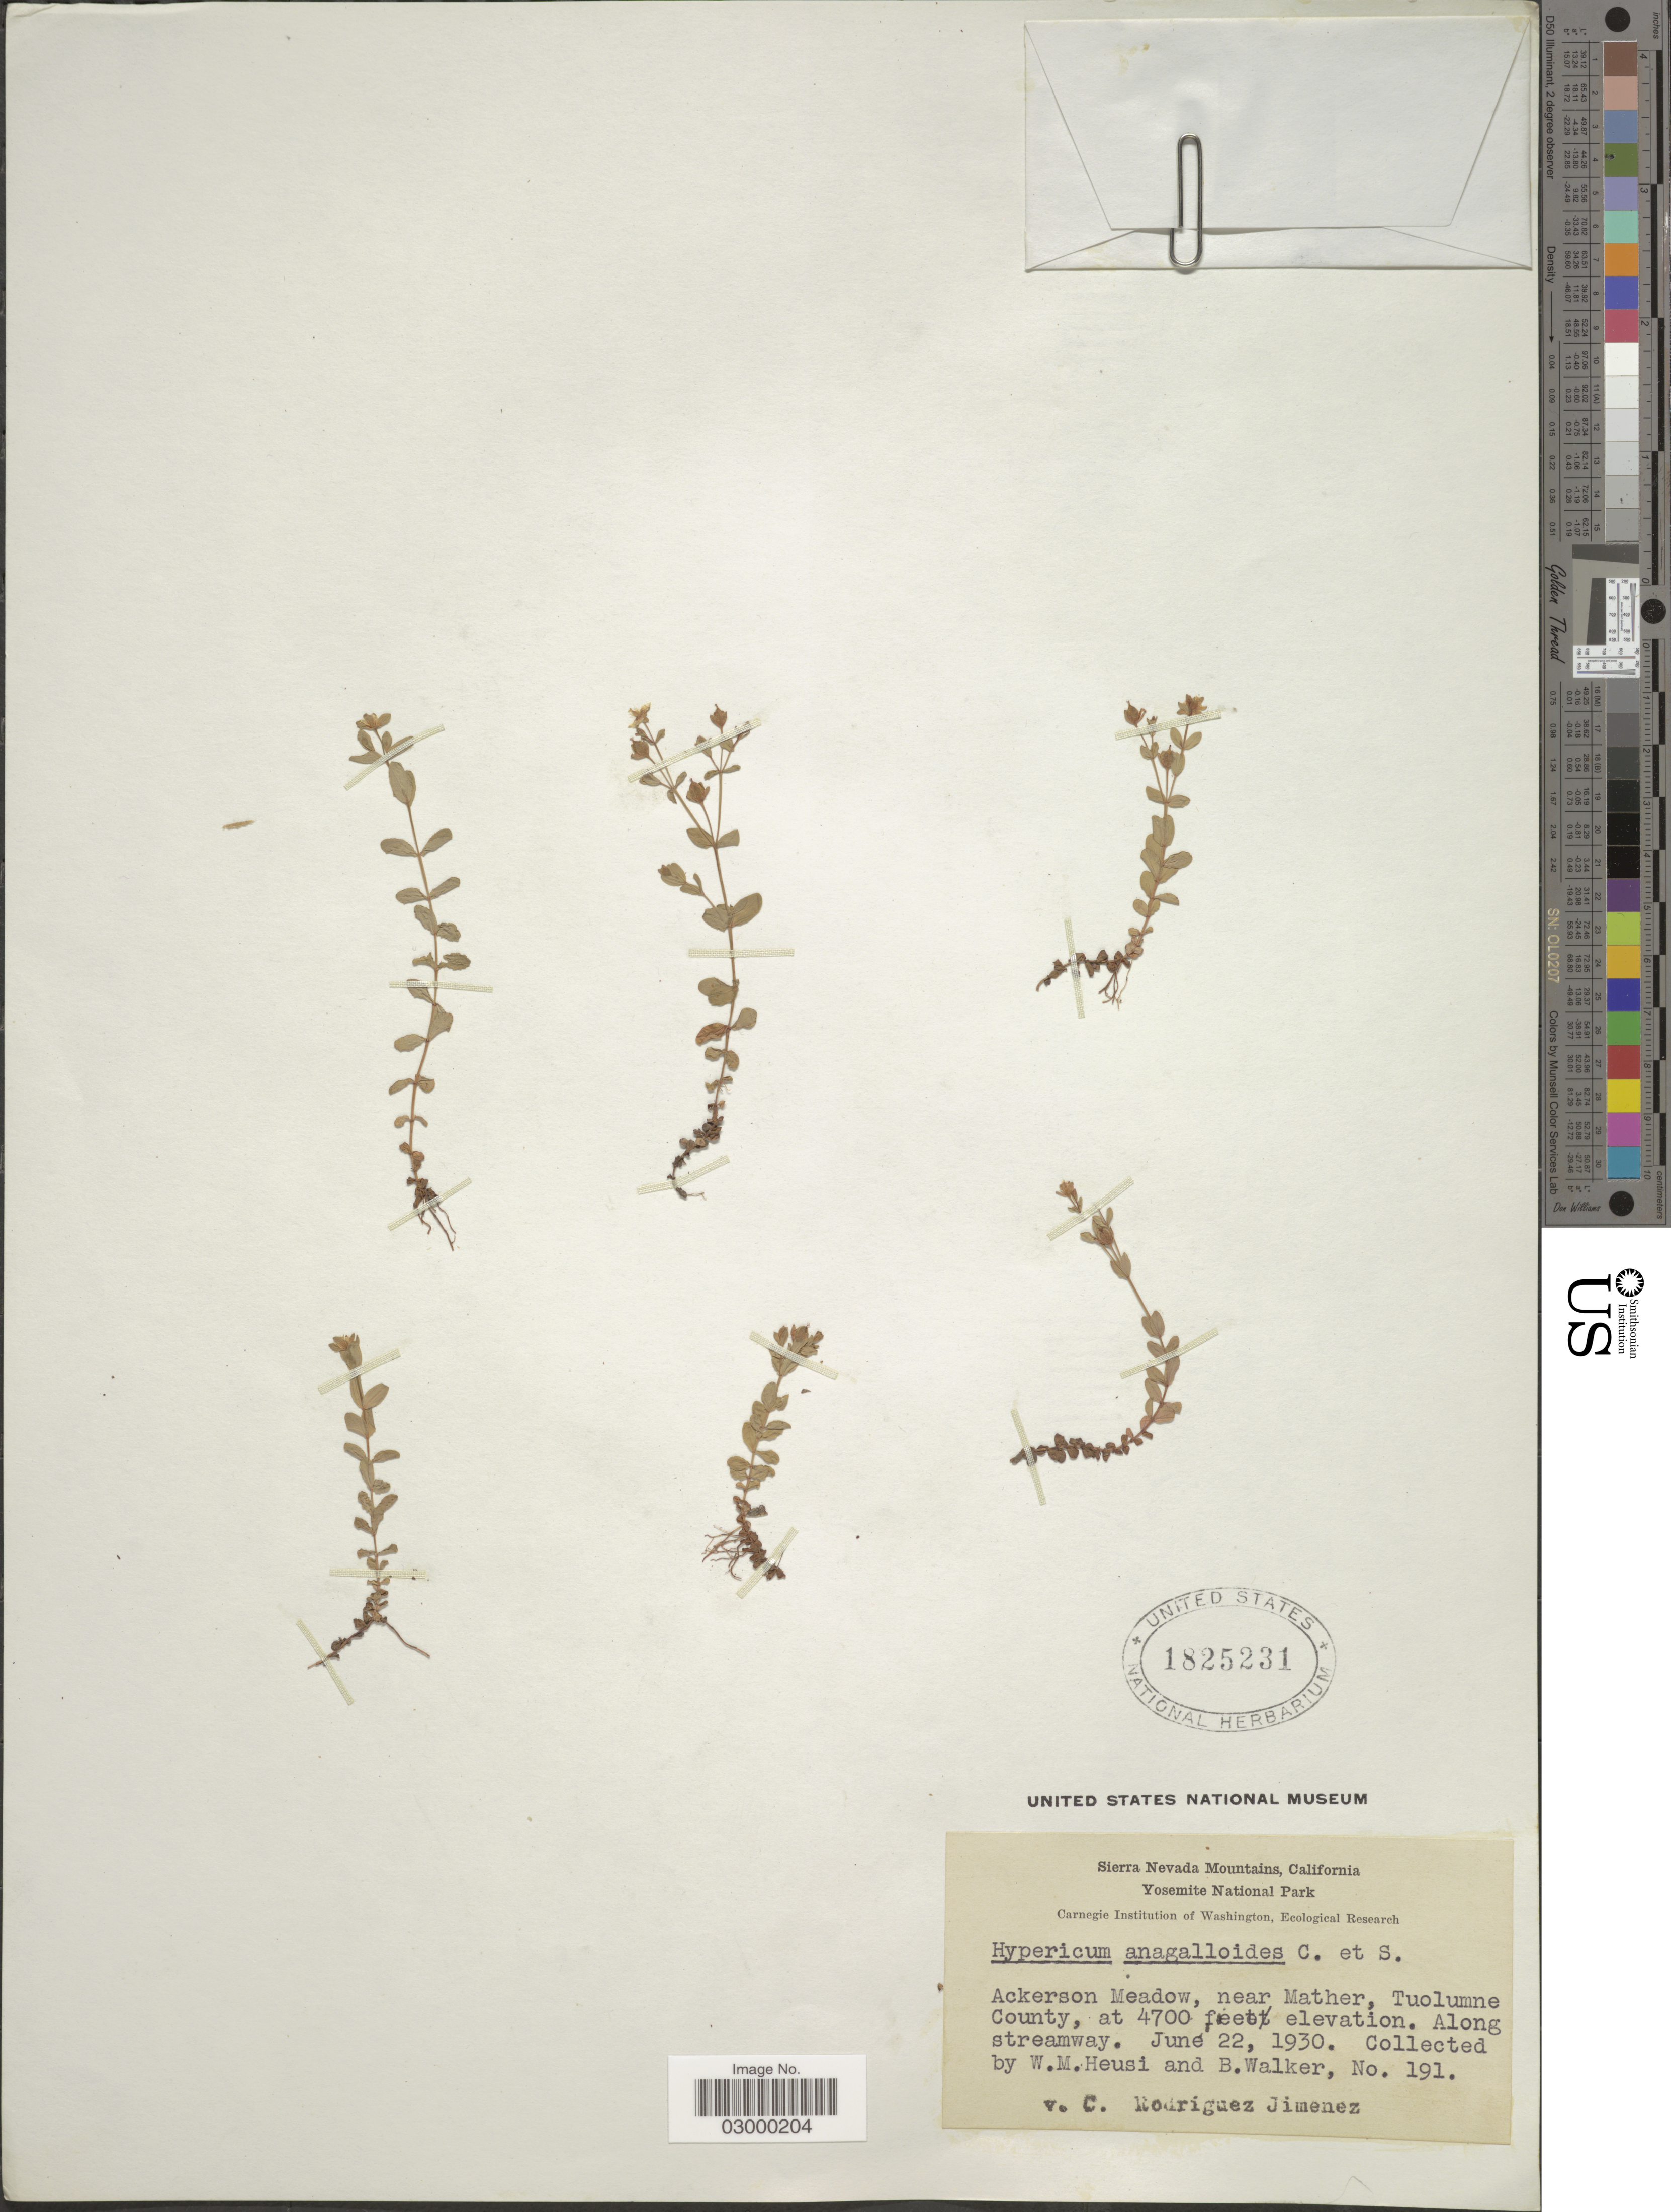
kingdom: Plantae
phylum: Tracheophyta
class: Magnoliopsida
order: Malpighiales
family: Hypericaceae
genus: Hypericum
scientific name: Hypericum anagalloides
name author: Cham. & Schltdl.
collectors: W. Heusi, B. Walker & v. C. Rodríguez Jiménez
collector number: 191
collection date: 1930-06-22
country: United States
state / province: California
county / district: Tuolumne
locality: Sierra Nevada Mountains, Yosemite National Park, Ackerson Meadow, near Mather, Tuolumne County.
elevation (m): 1433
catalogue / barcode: US 1825231